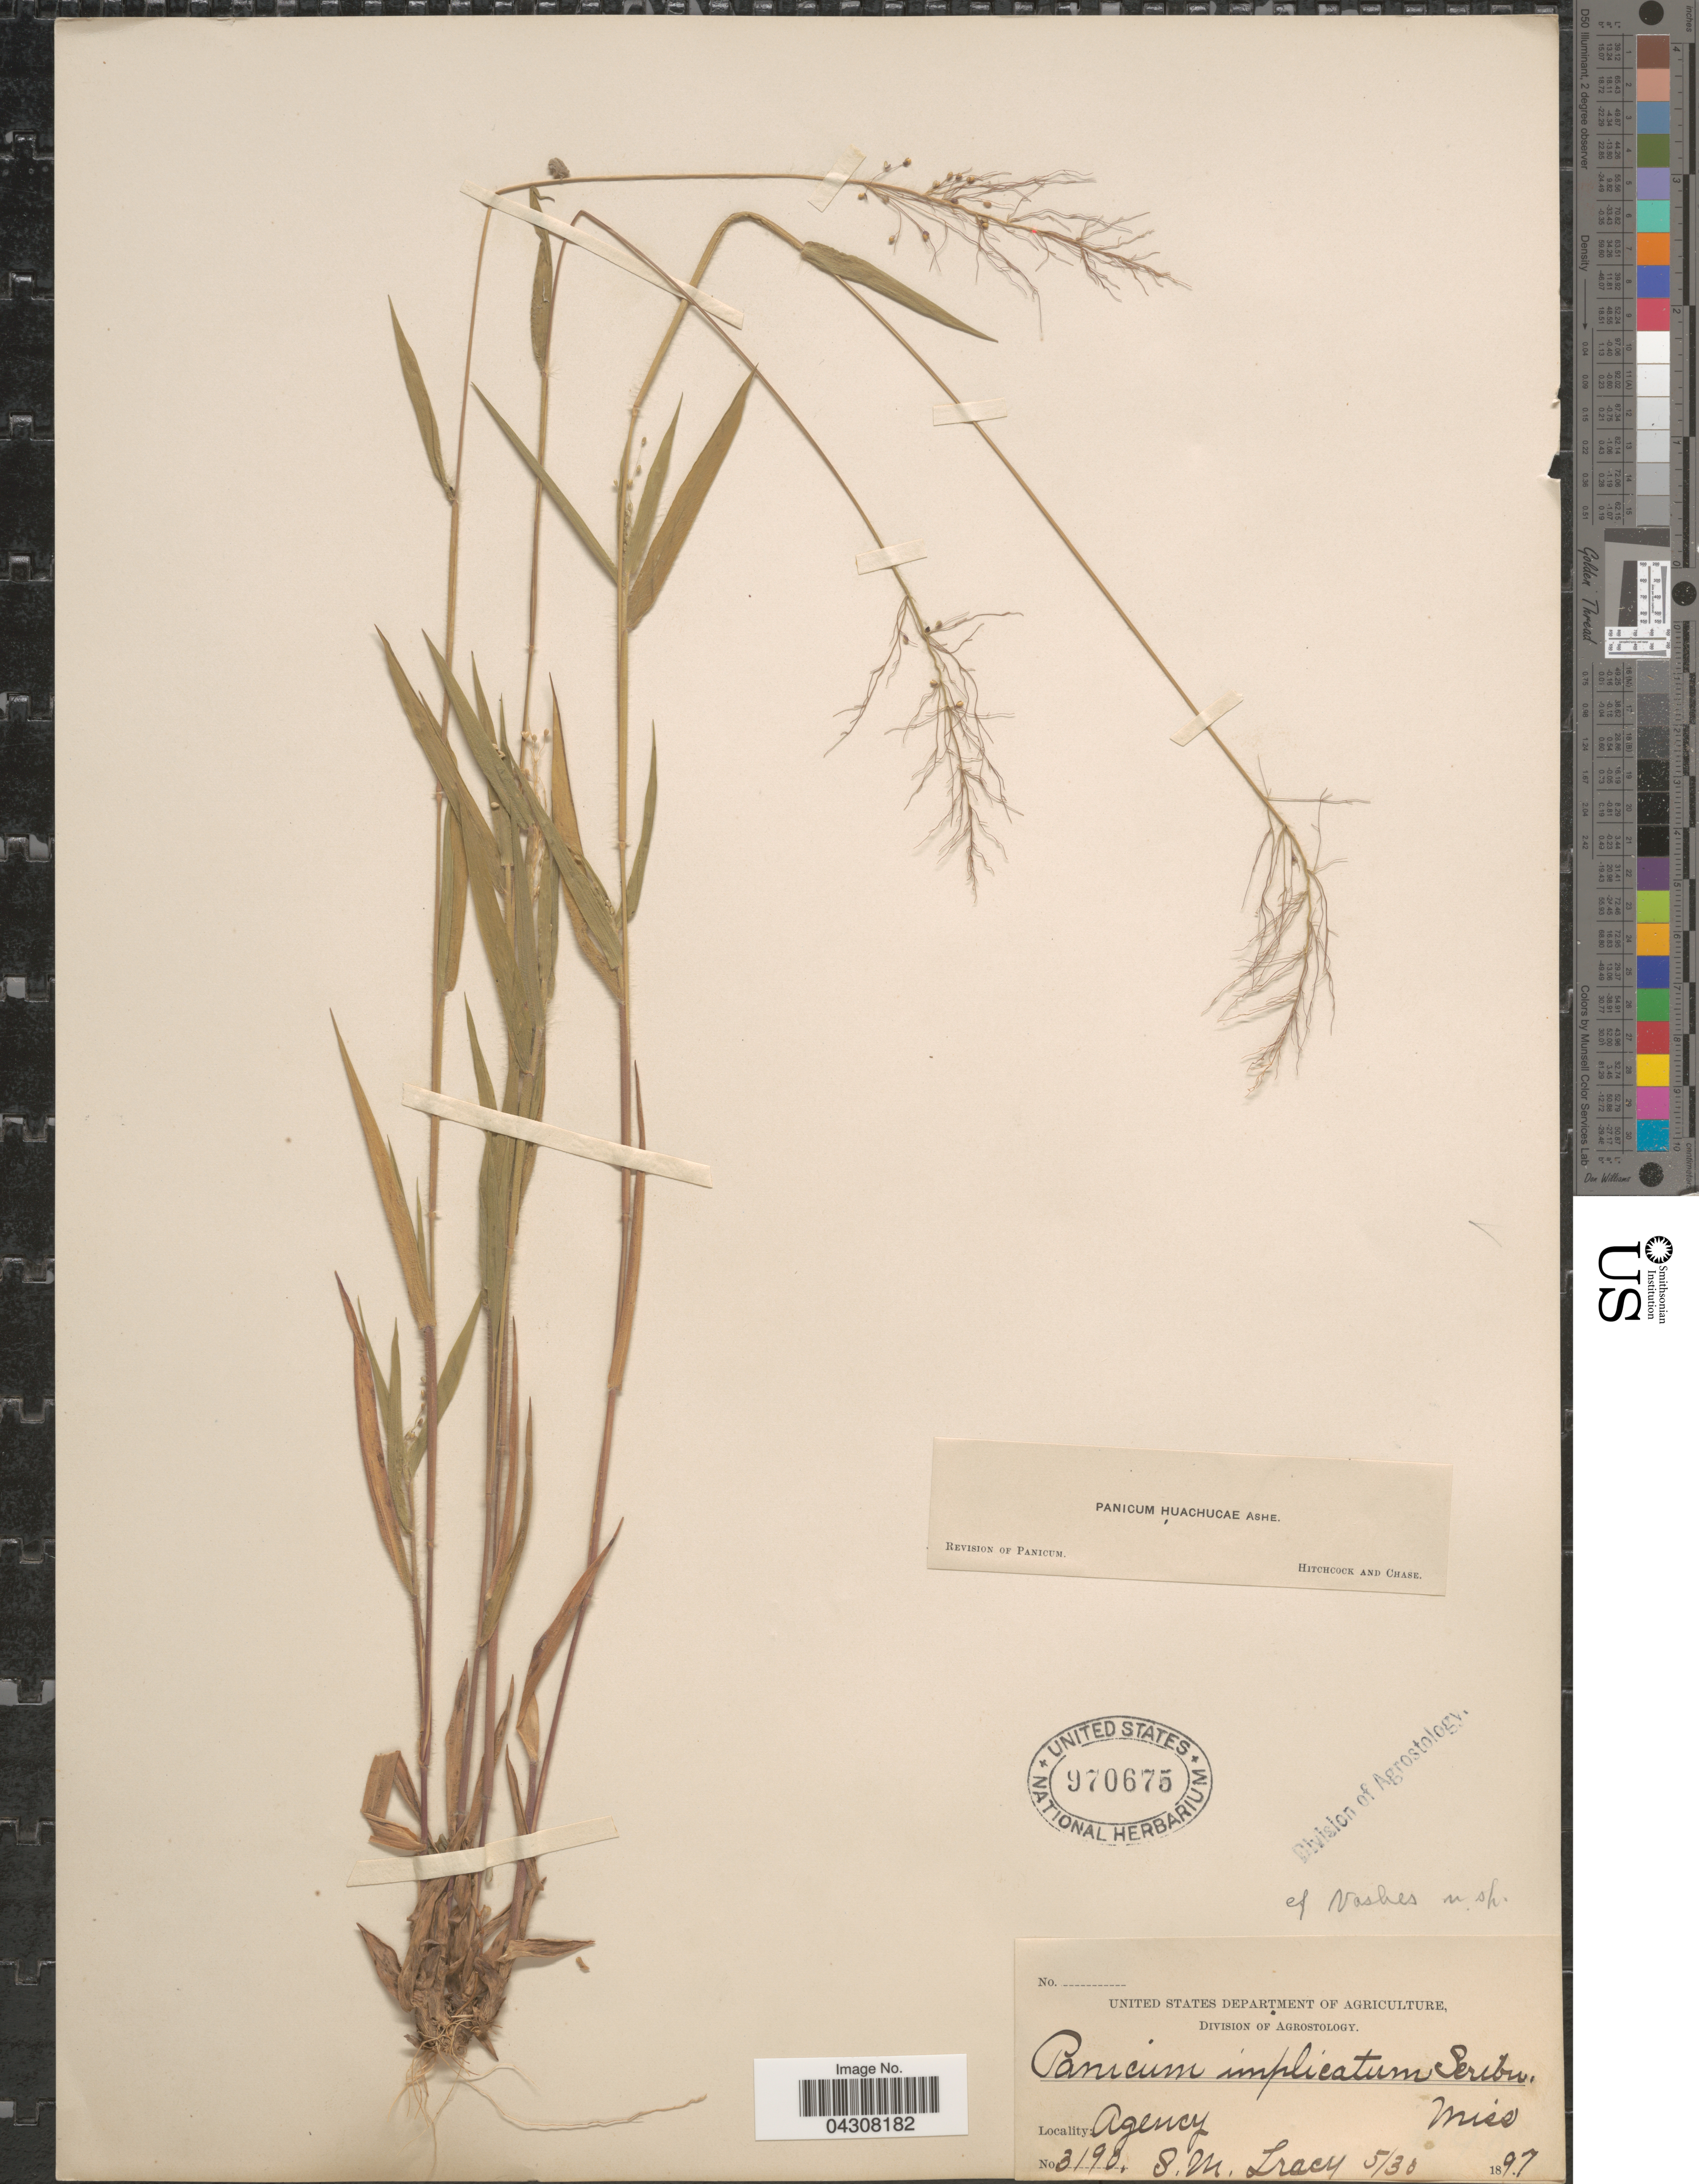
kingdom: Plantae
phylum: Tracheophyta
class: Liliopsida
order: Poales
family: Poaceae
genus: Dichanthelium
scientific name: Dichanthelium acuminatum var. acuminatum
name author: (Sw.) Gould & C.A. Clark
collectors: S. M. Tracy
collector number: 3190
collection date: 1897-05-30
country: United States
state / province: Mississippi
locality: Agency.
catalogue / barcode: US 970675